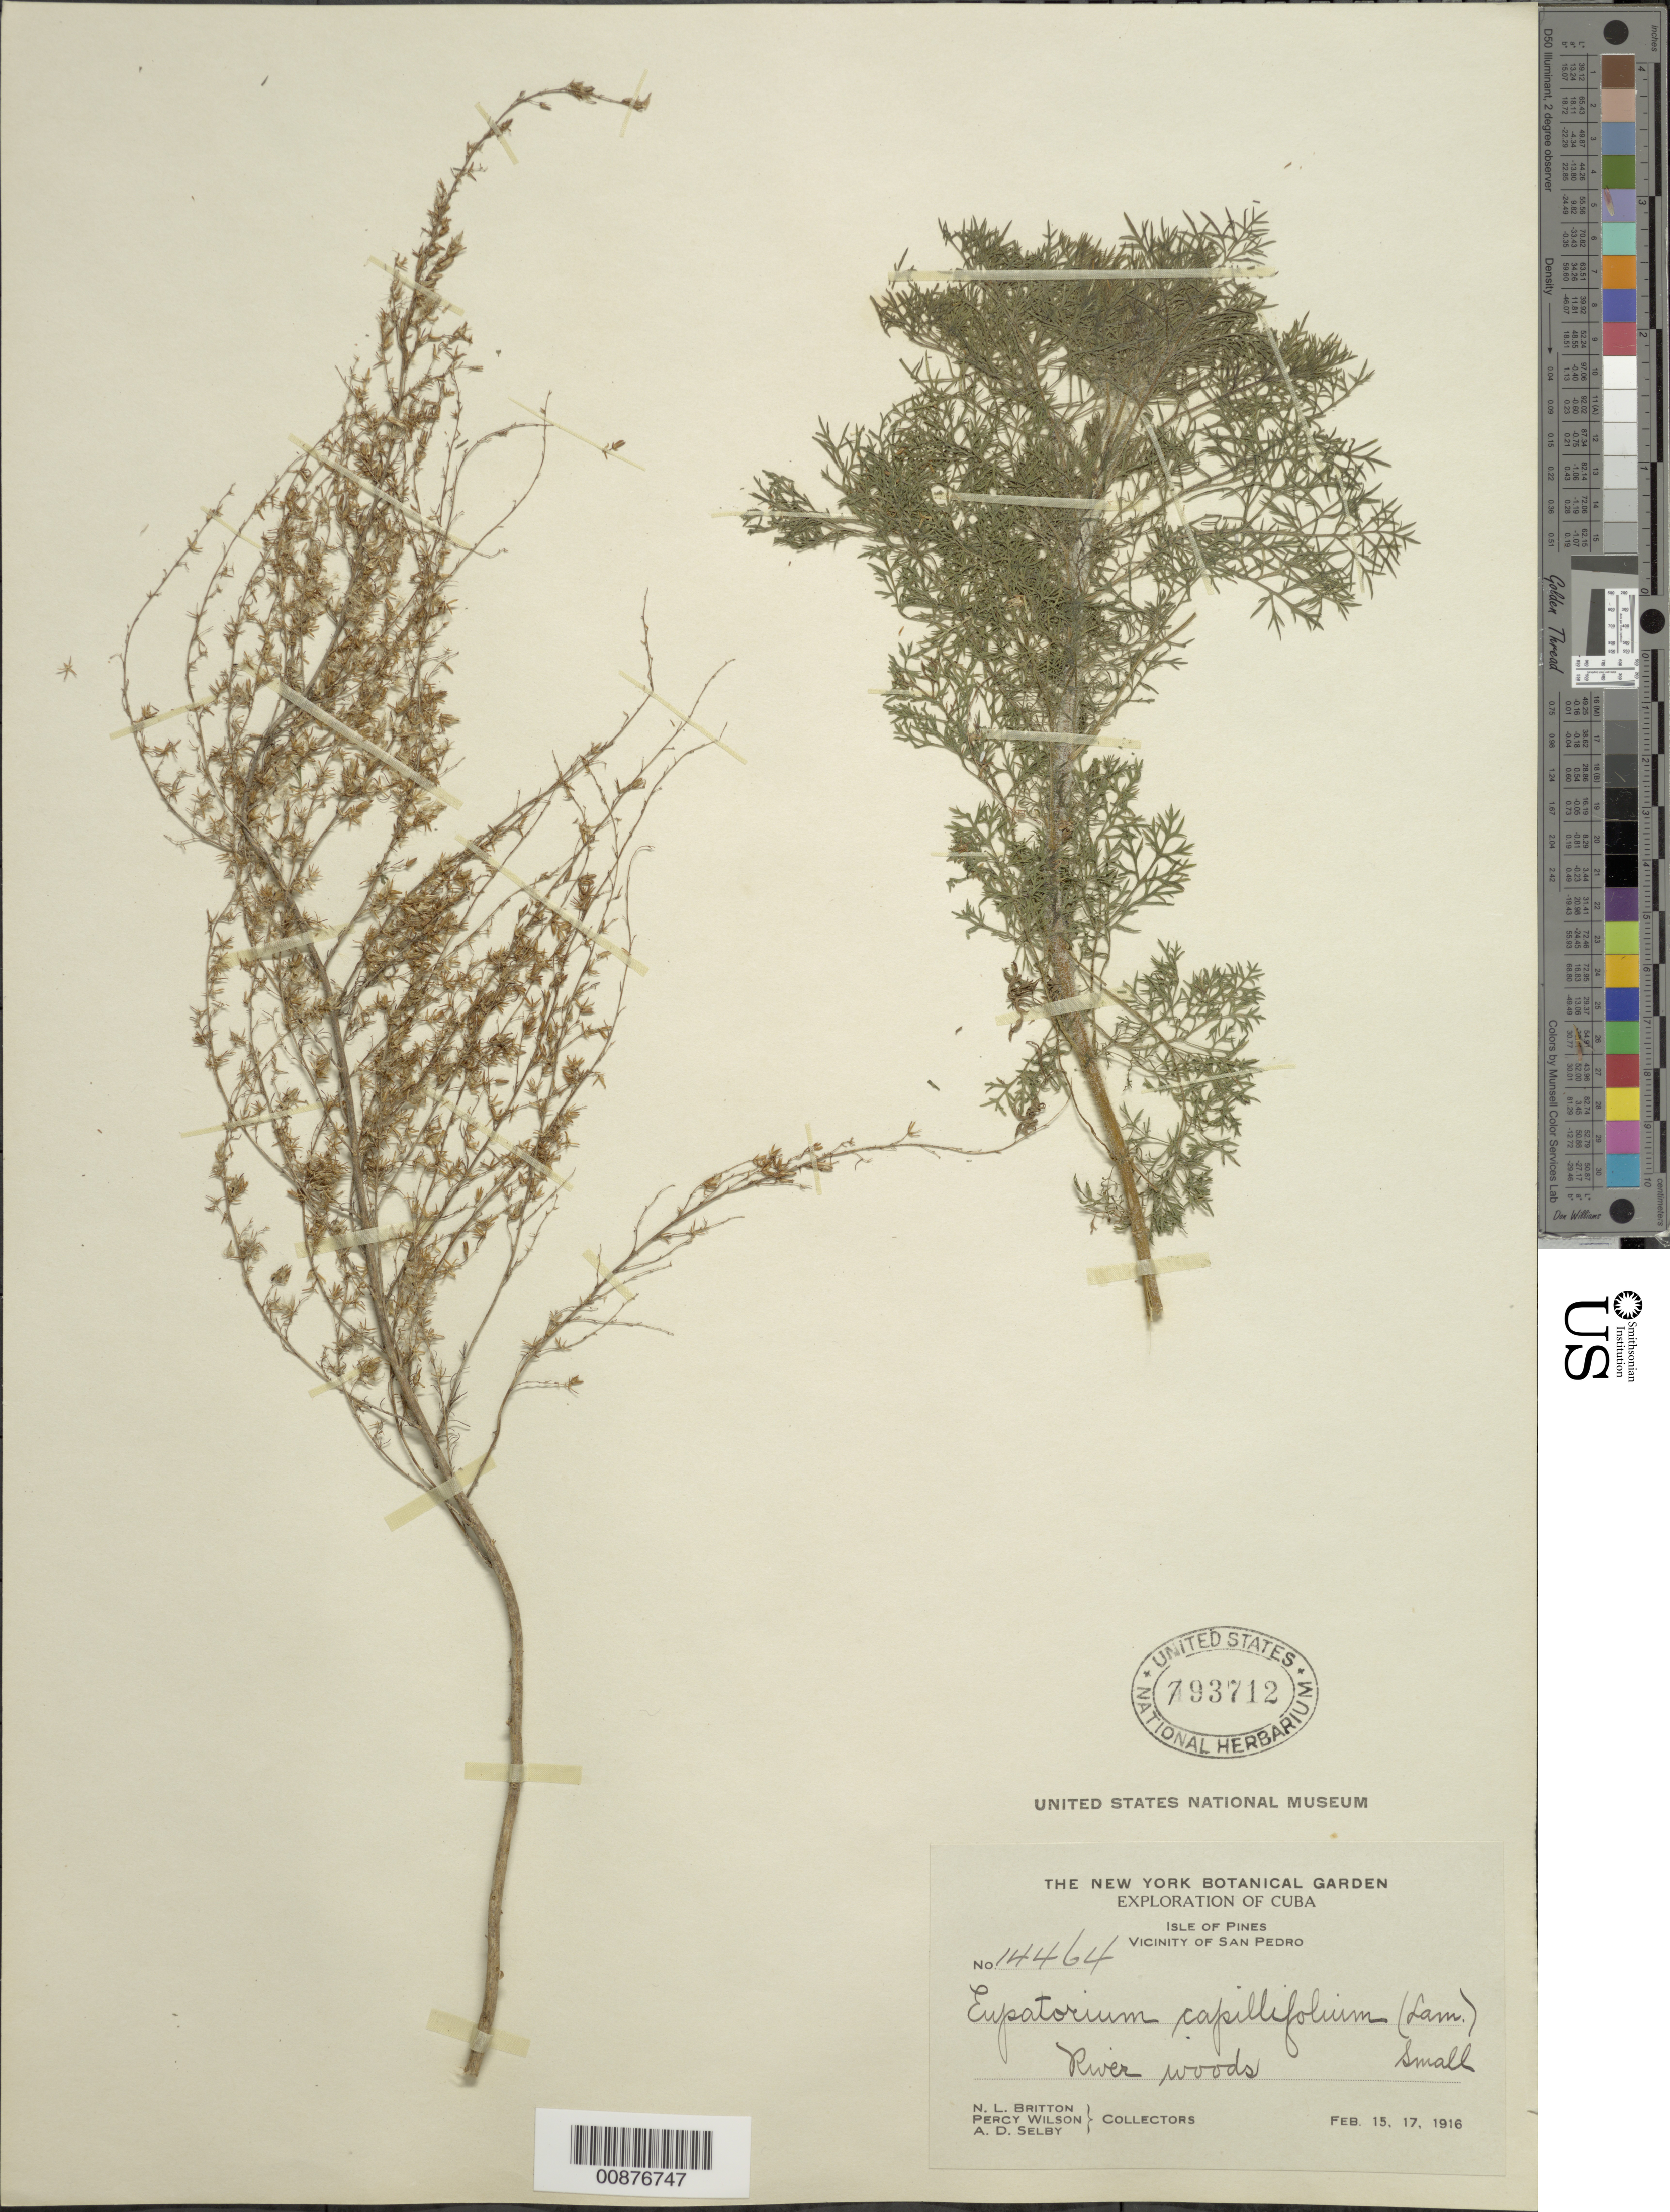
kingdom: Plantae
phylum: Tracheophyta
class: Magnoliopsida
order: Asterales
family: Asteraceae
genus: Eupatorium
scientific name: Eupatorium capillifolium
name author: (Lam.) Small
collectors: N. Britton, P. Wilson & A. Selby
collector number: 14464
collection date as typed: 15 Feb 1916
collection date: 1916-02-15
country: Cuba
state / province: Isla de La Juventud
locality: Vicinity of San Pedro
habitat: River woods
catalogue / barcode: US 793712